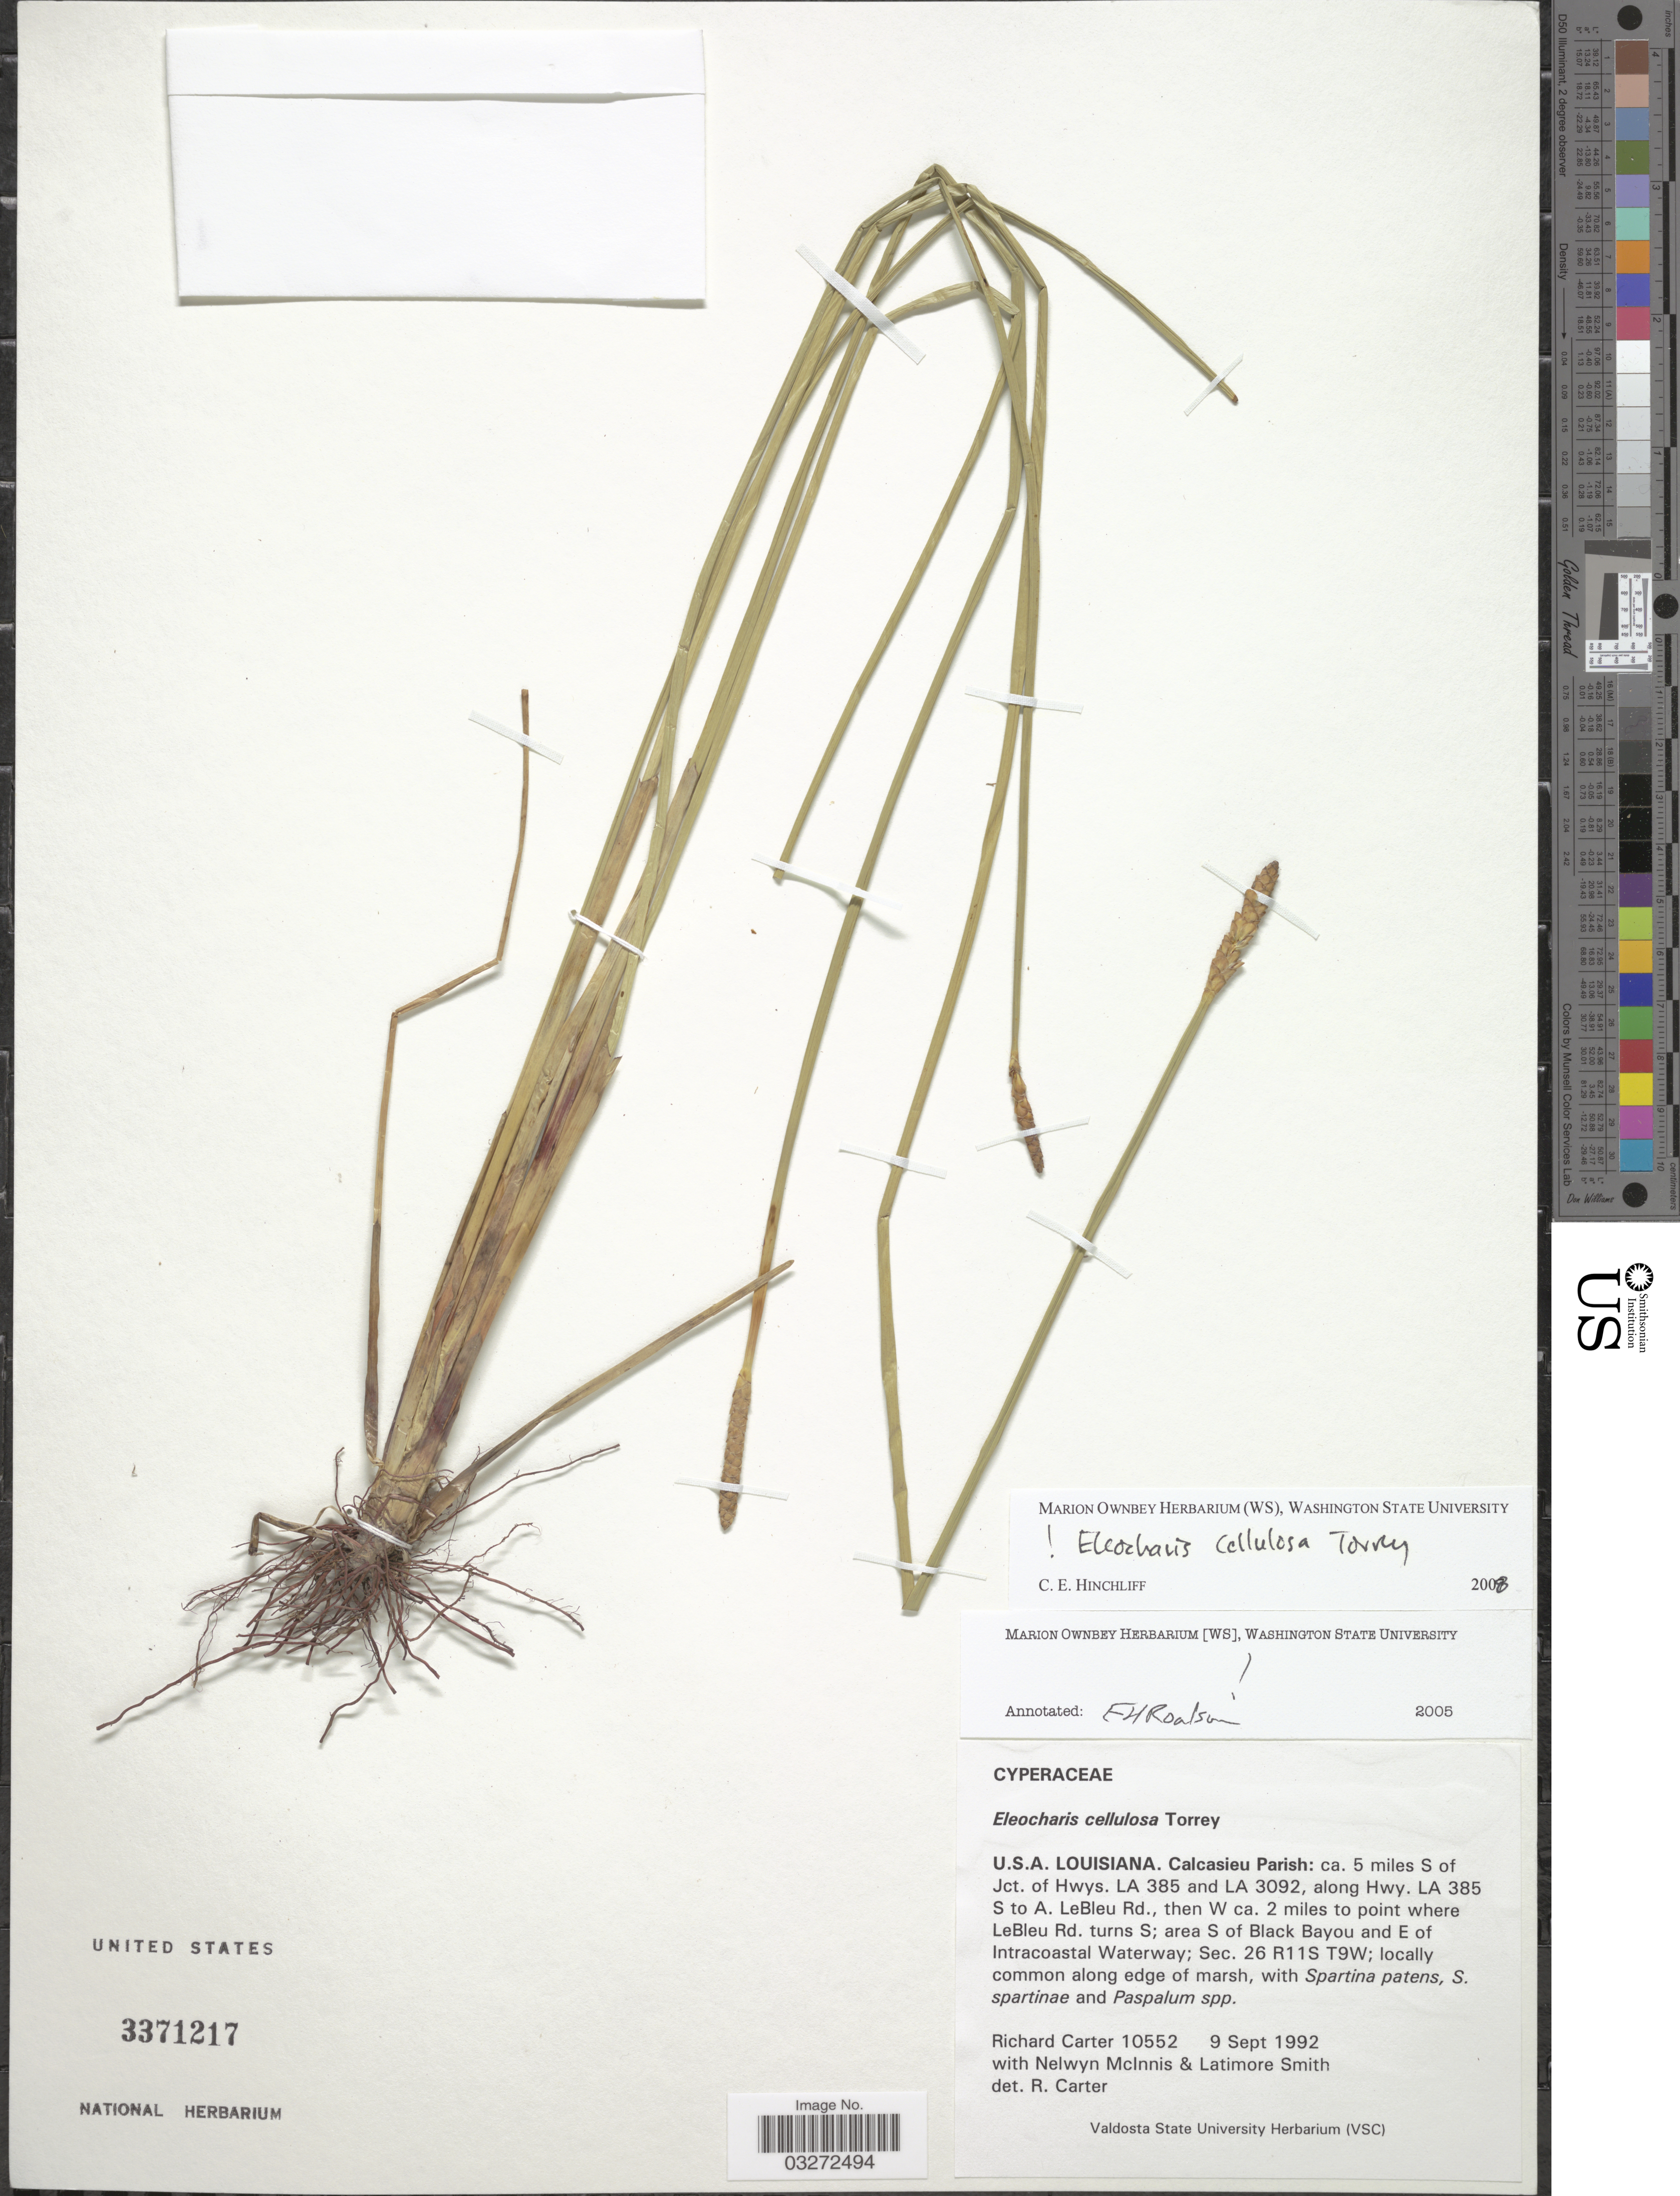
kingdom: Plantae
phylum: Tracheophyta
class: Liliopsida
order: Poales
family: Cyperaceae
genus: Eleocharis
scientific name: Eleocharis cellulosa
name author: Torr.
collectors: R. Carter, N. McInnis & L. Smith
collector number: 10552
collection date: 1992-09-09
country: United States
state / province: Louisiana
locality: Calcasieu Parish: ca. 5 miles S of Jct. of Hwys. LA 385 and LA 3092, along Hwy. LA 385 S to A. LeBleu Rd., then W ca. 2 miles to point where LeBleu Rd. turns S; area S of Black Bayou and E of Intracoastal Waterway; Sec. 26 R11S T9W.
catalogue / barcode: US 3371217